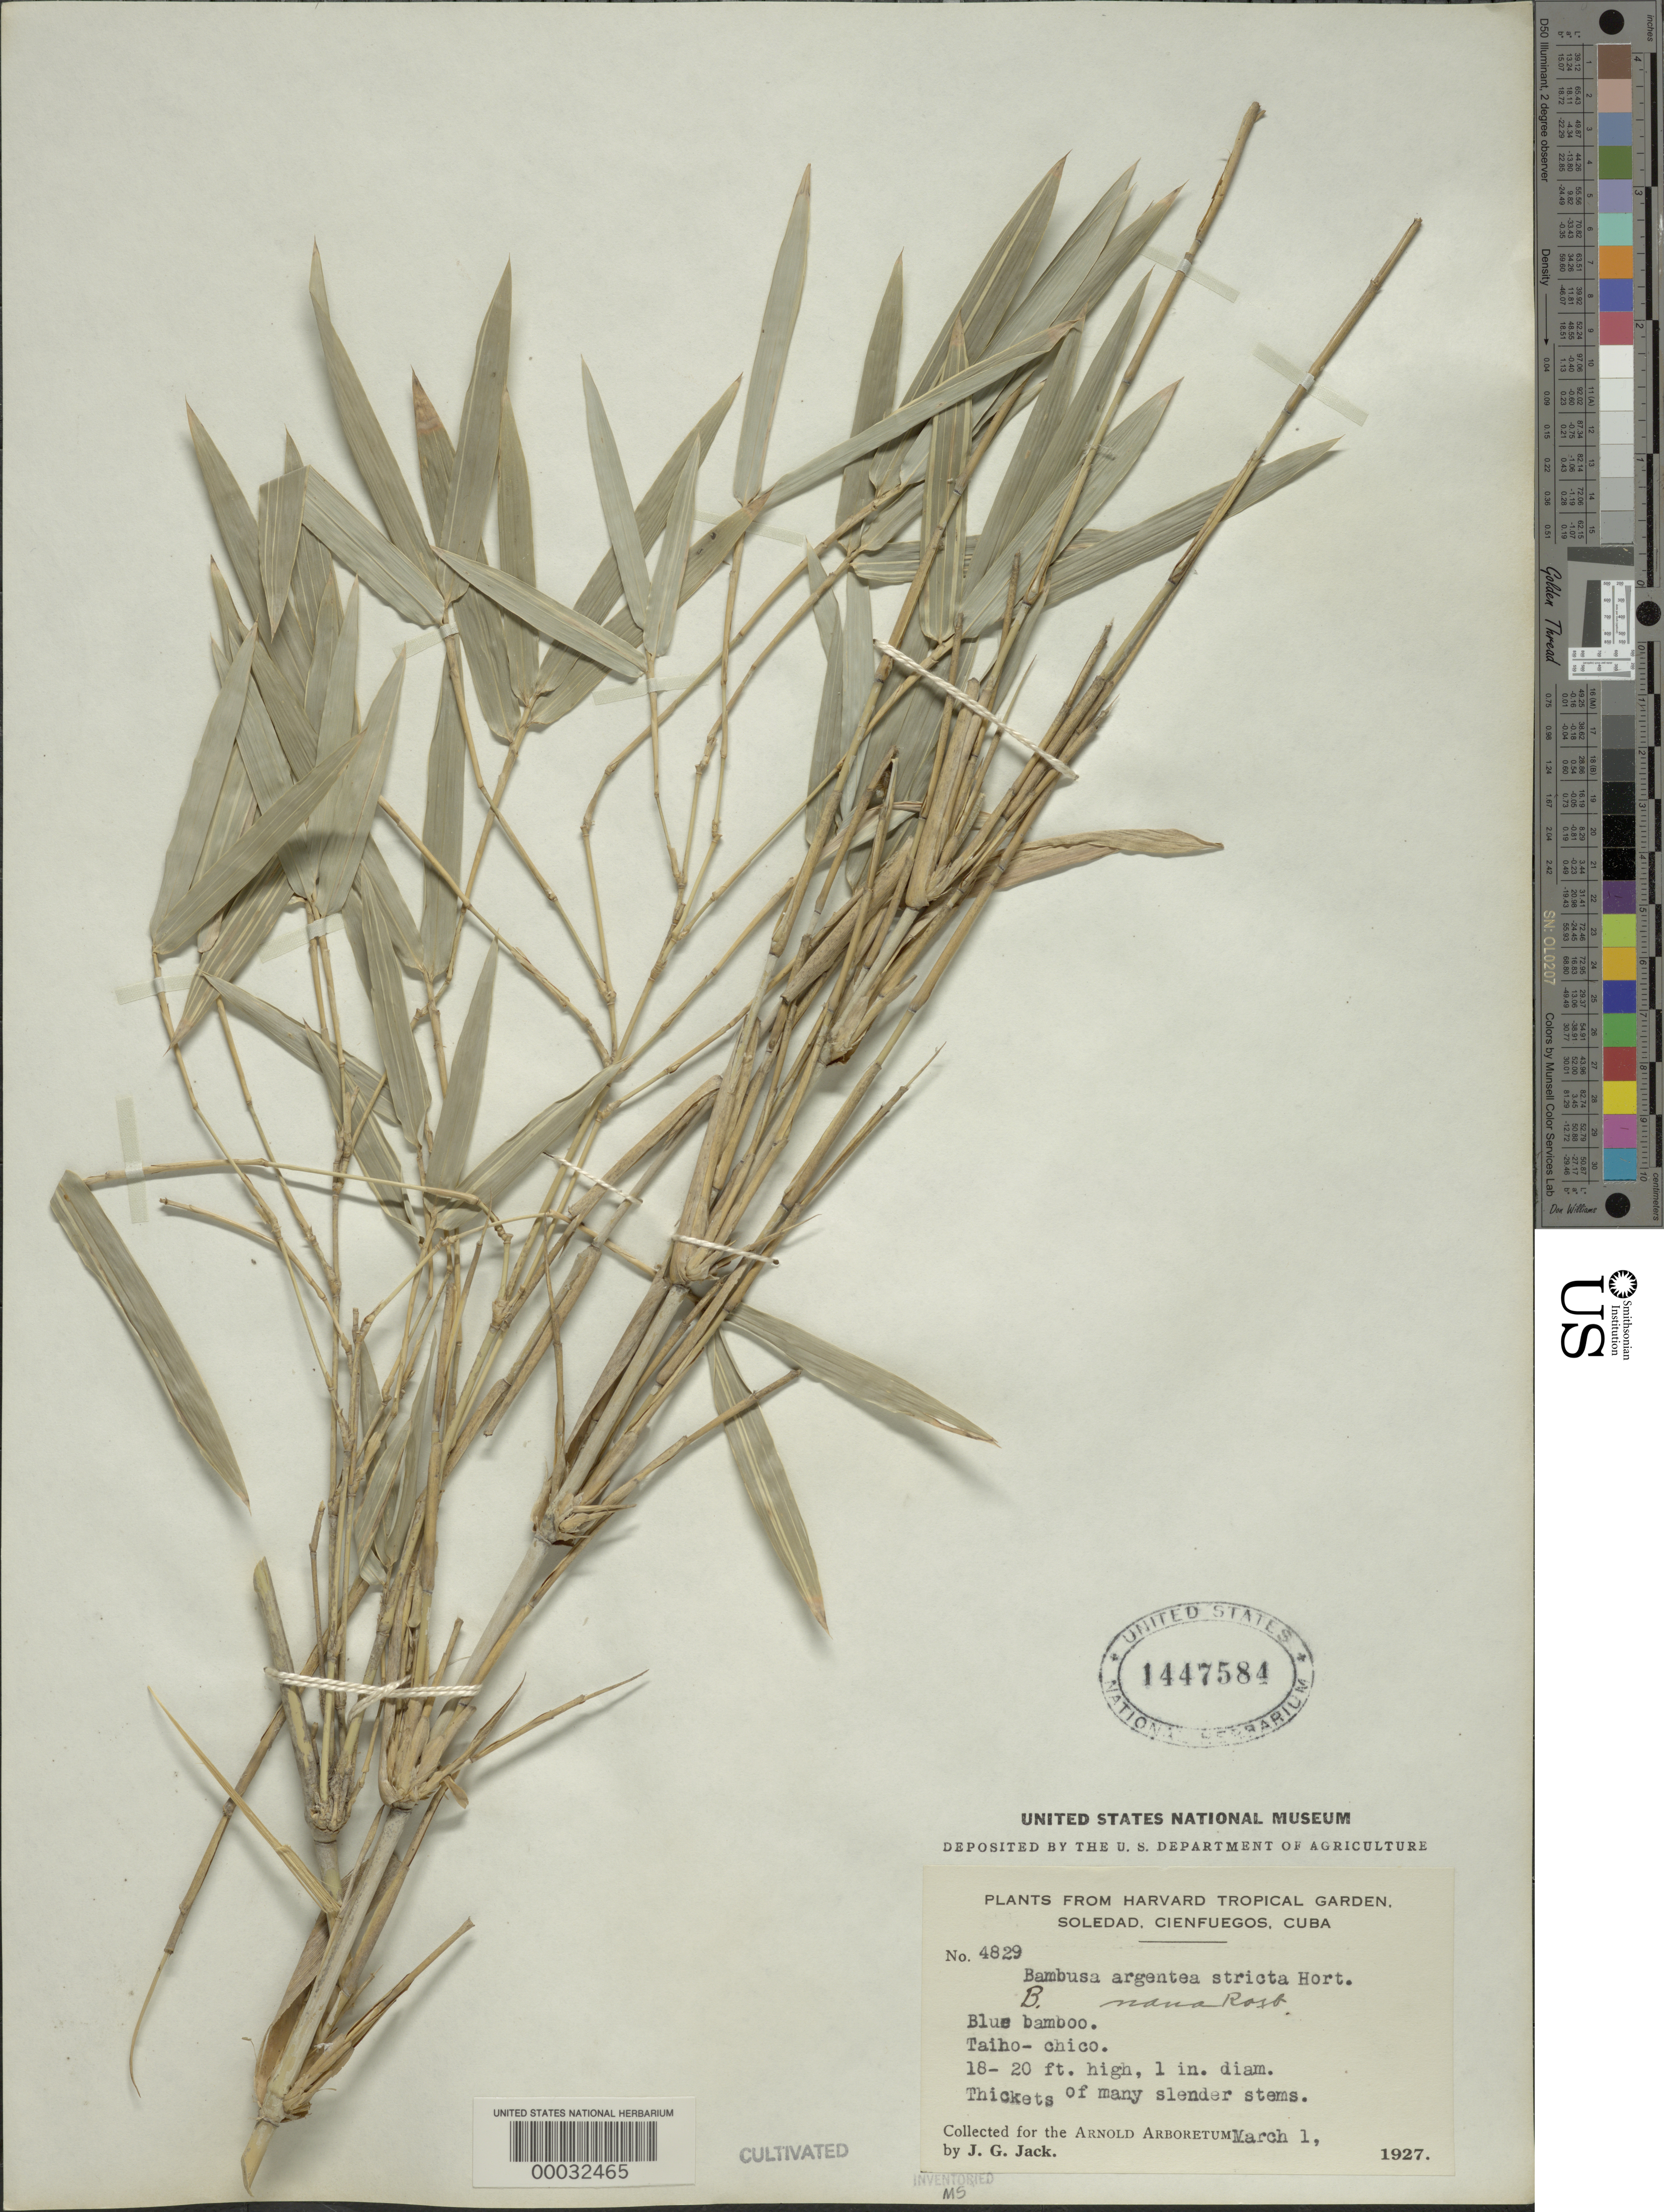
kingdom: Plantae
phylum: Tracheophyta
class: Liliopsida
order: Poales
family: Poaceae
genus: Bambusa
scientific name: Bambusa multiplex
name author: (Lour.) Raeusch. ex Schult. & Schult. f.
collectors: J. G. Jack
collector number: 4829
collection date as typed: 01 Mar 1927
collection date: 1927-03-01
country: Cuba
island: Greater Antilles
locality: Harvard tropical garden, Soledad, Cienfuegos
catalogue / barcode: US 1447584